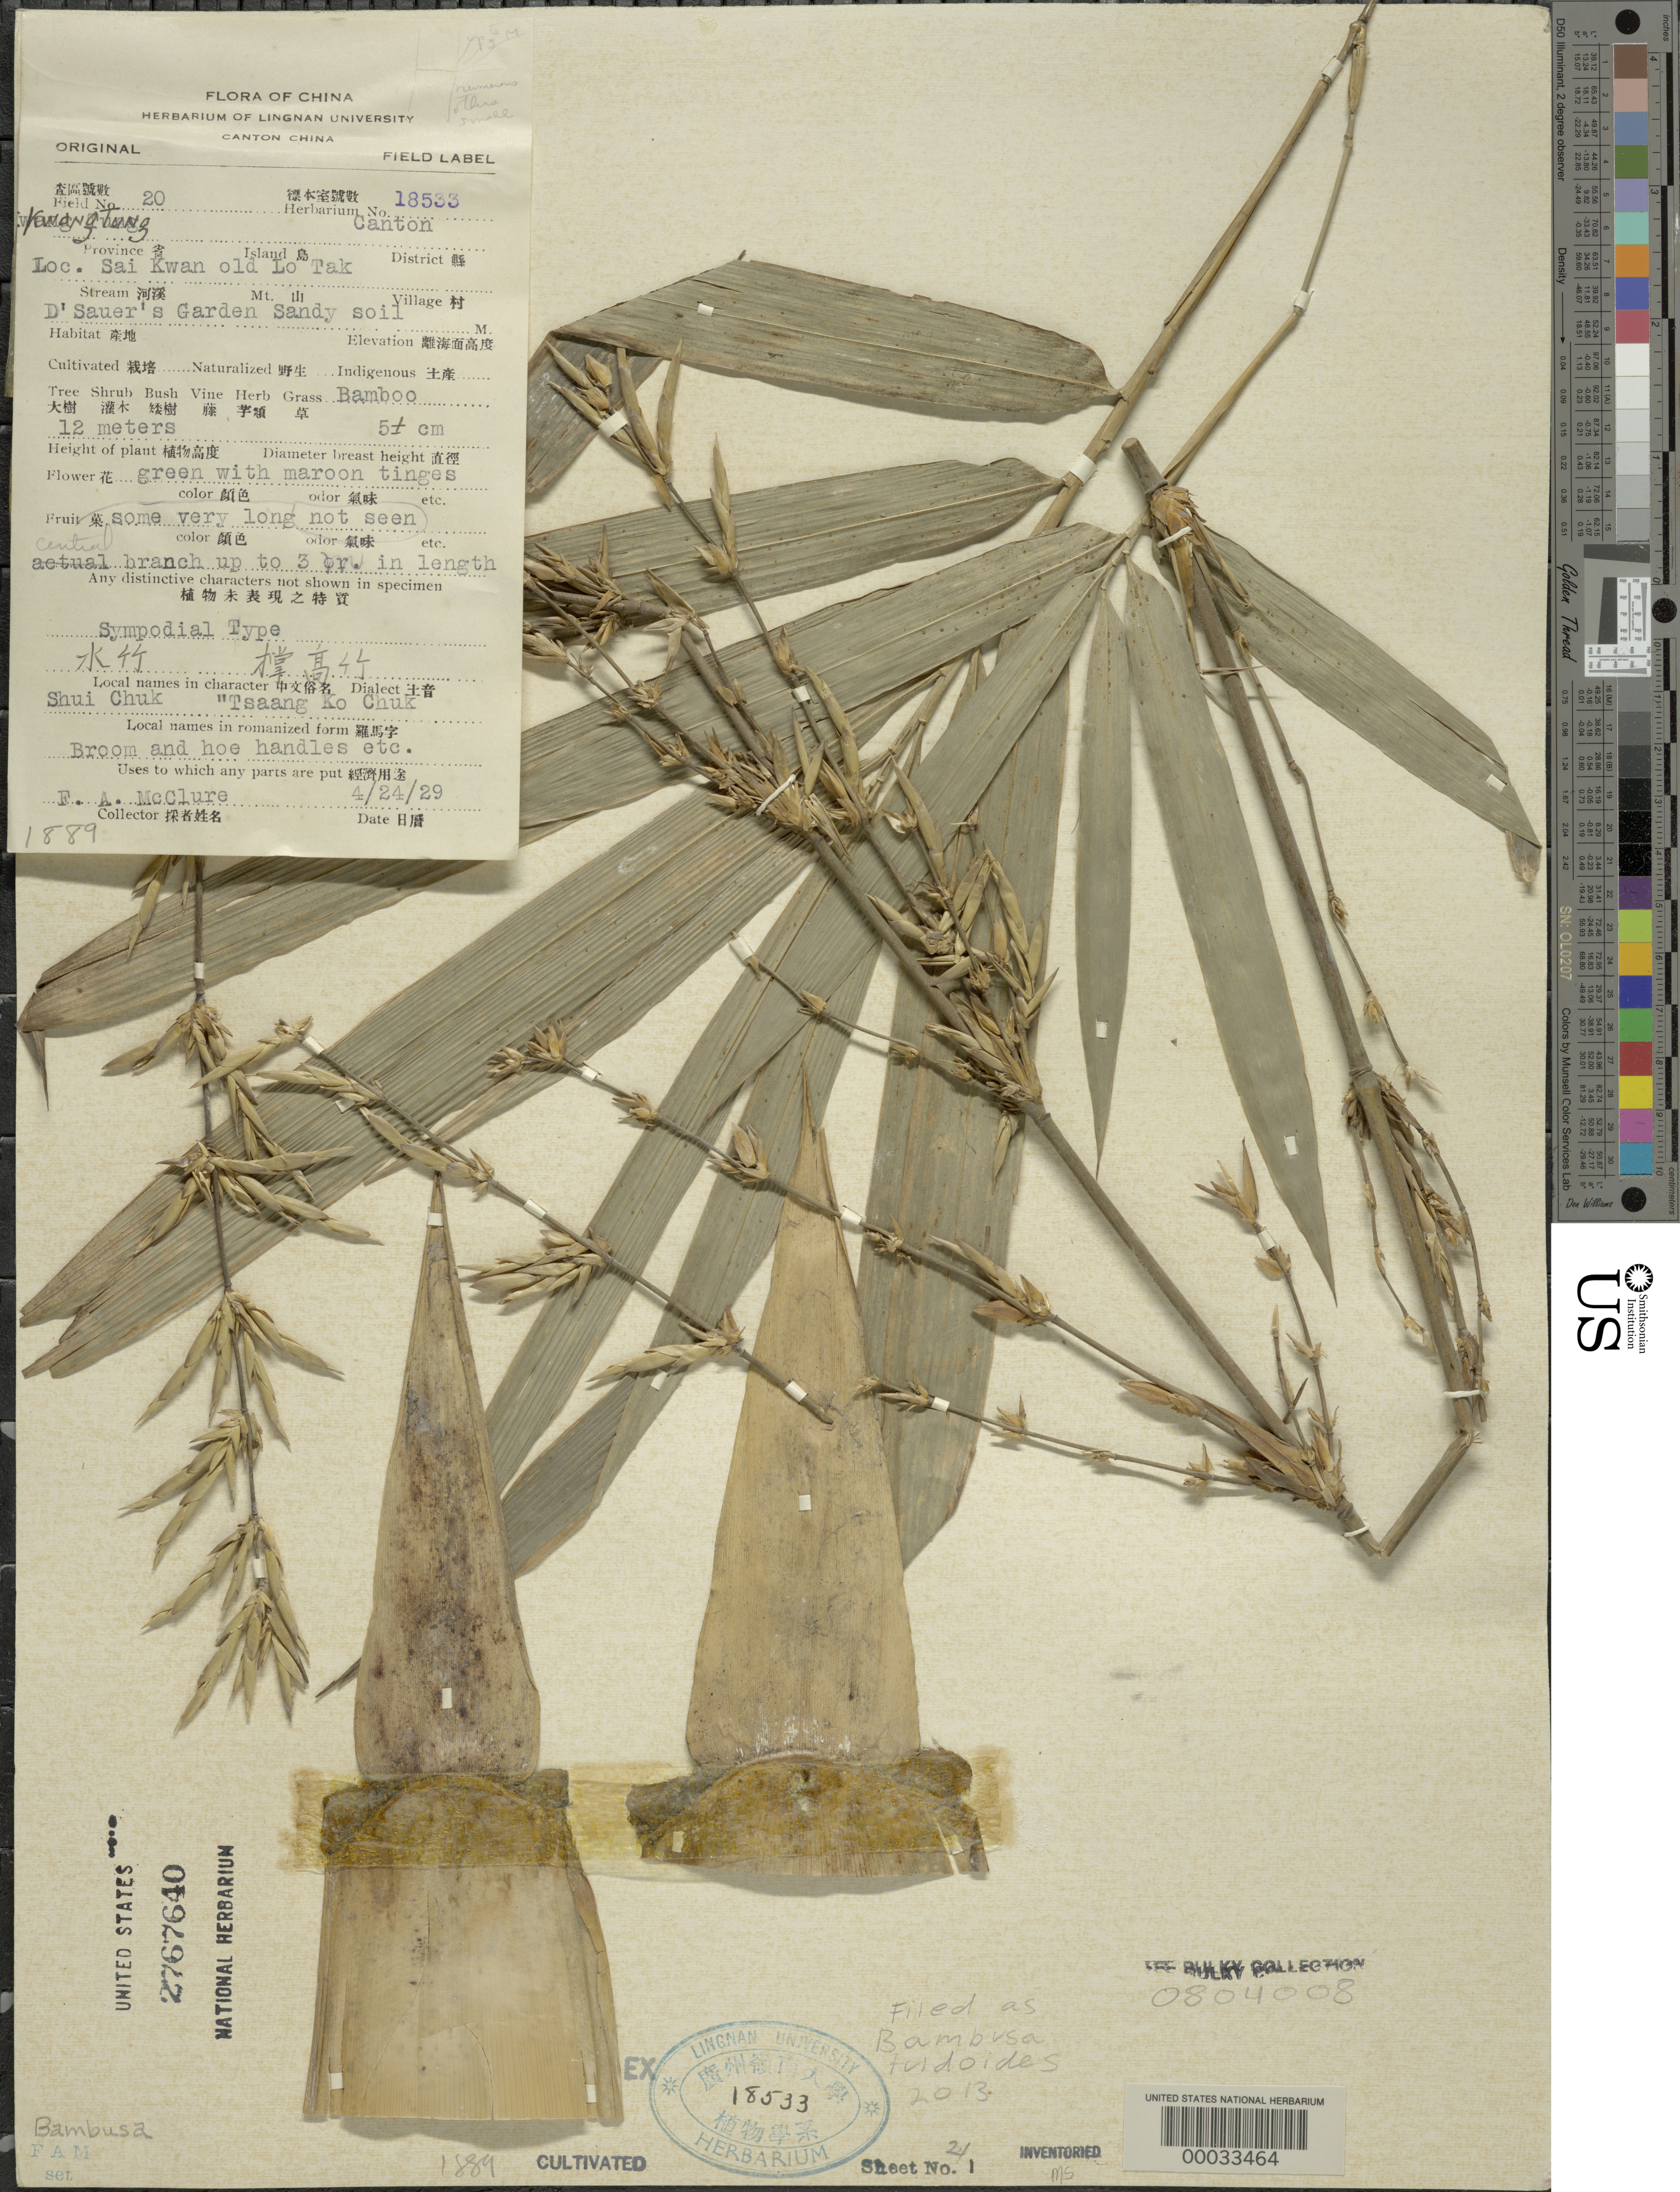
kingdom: Plantae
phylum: Tracheophyta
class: Liliopsida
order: Poales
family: Poaceae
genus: Bambusa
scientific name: Bambusa sp.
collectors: F. A. McClure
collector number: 20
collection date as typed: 24 Apr 1929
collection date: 1929-04-24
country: China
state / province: Guangdong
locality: Sai Kwan P'aang's Garden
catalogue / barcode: US 2767640